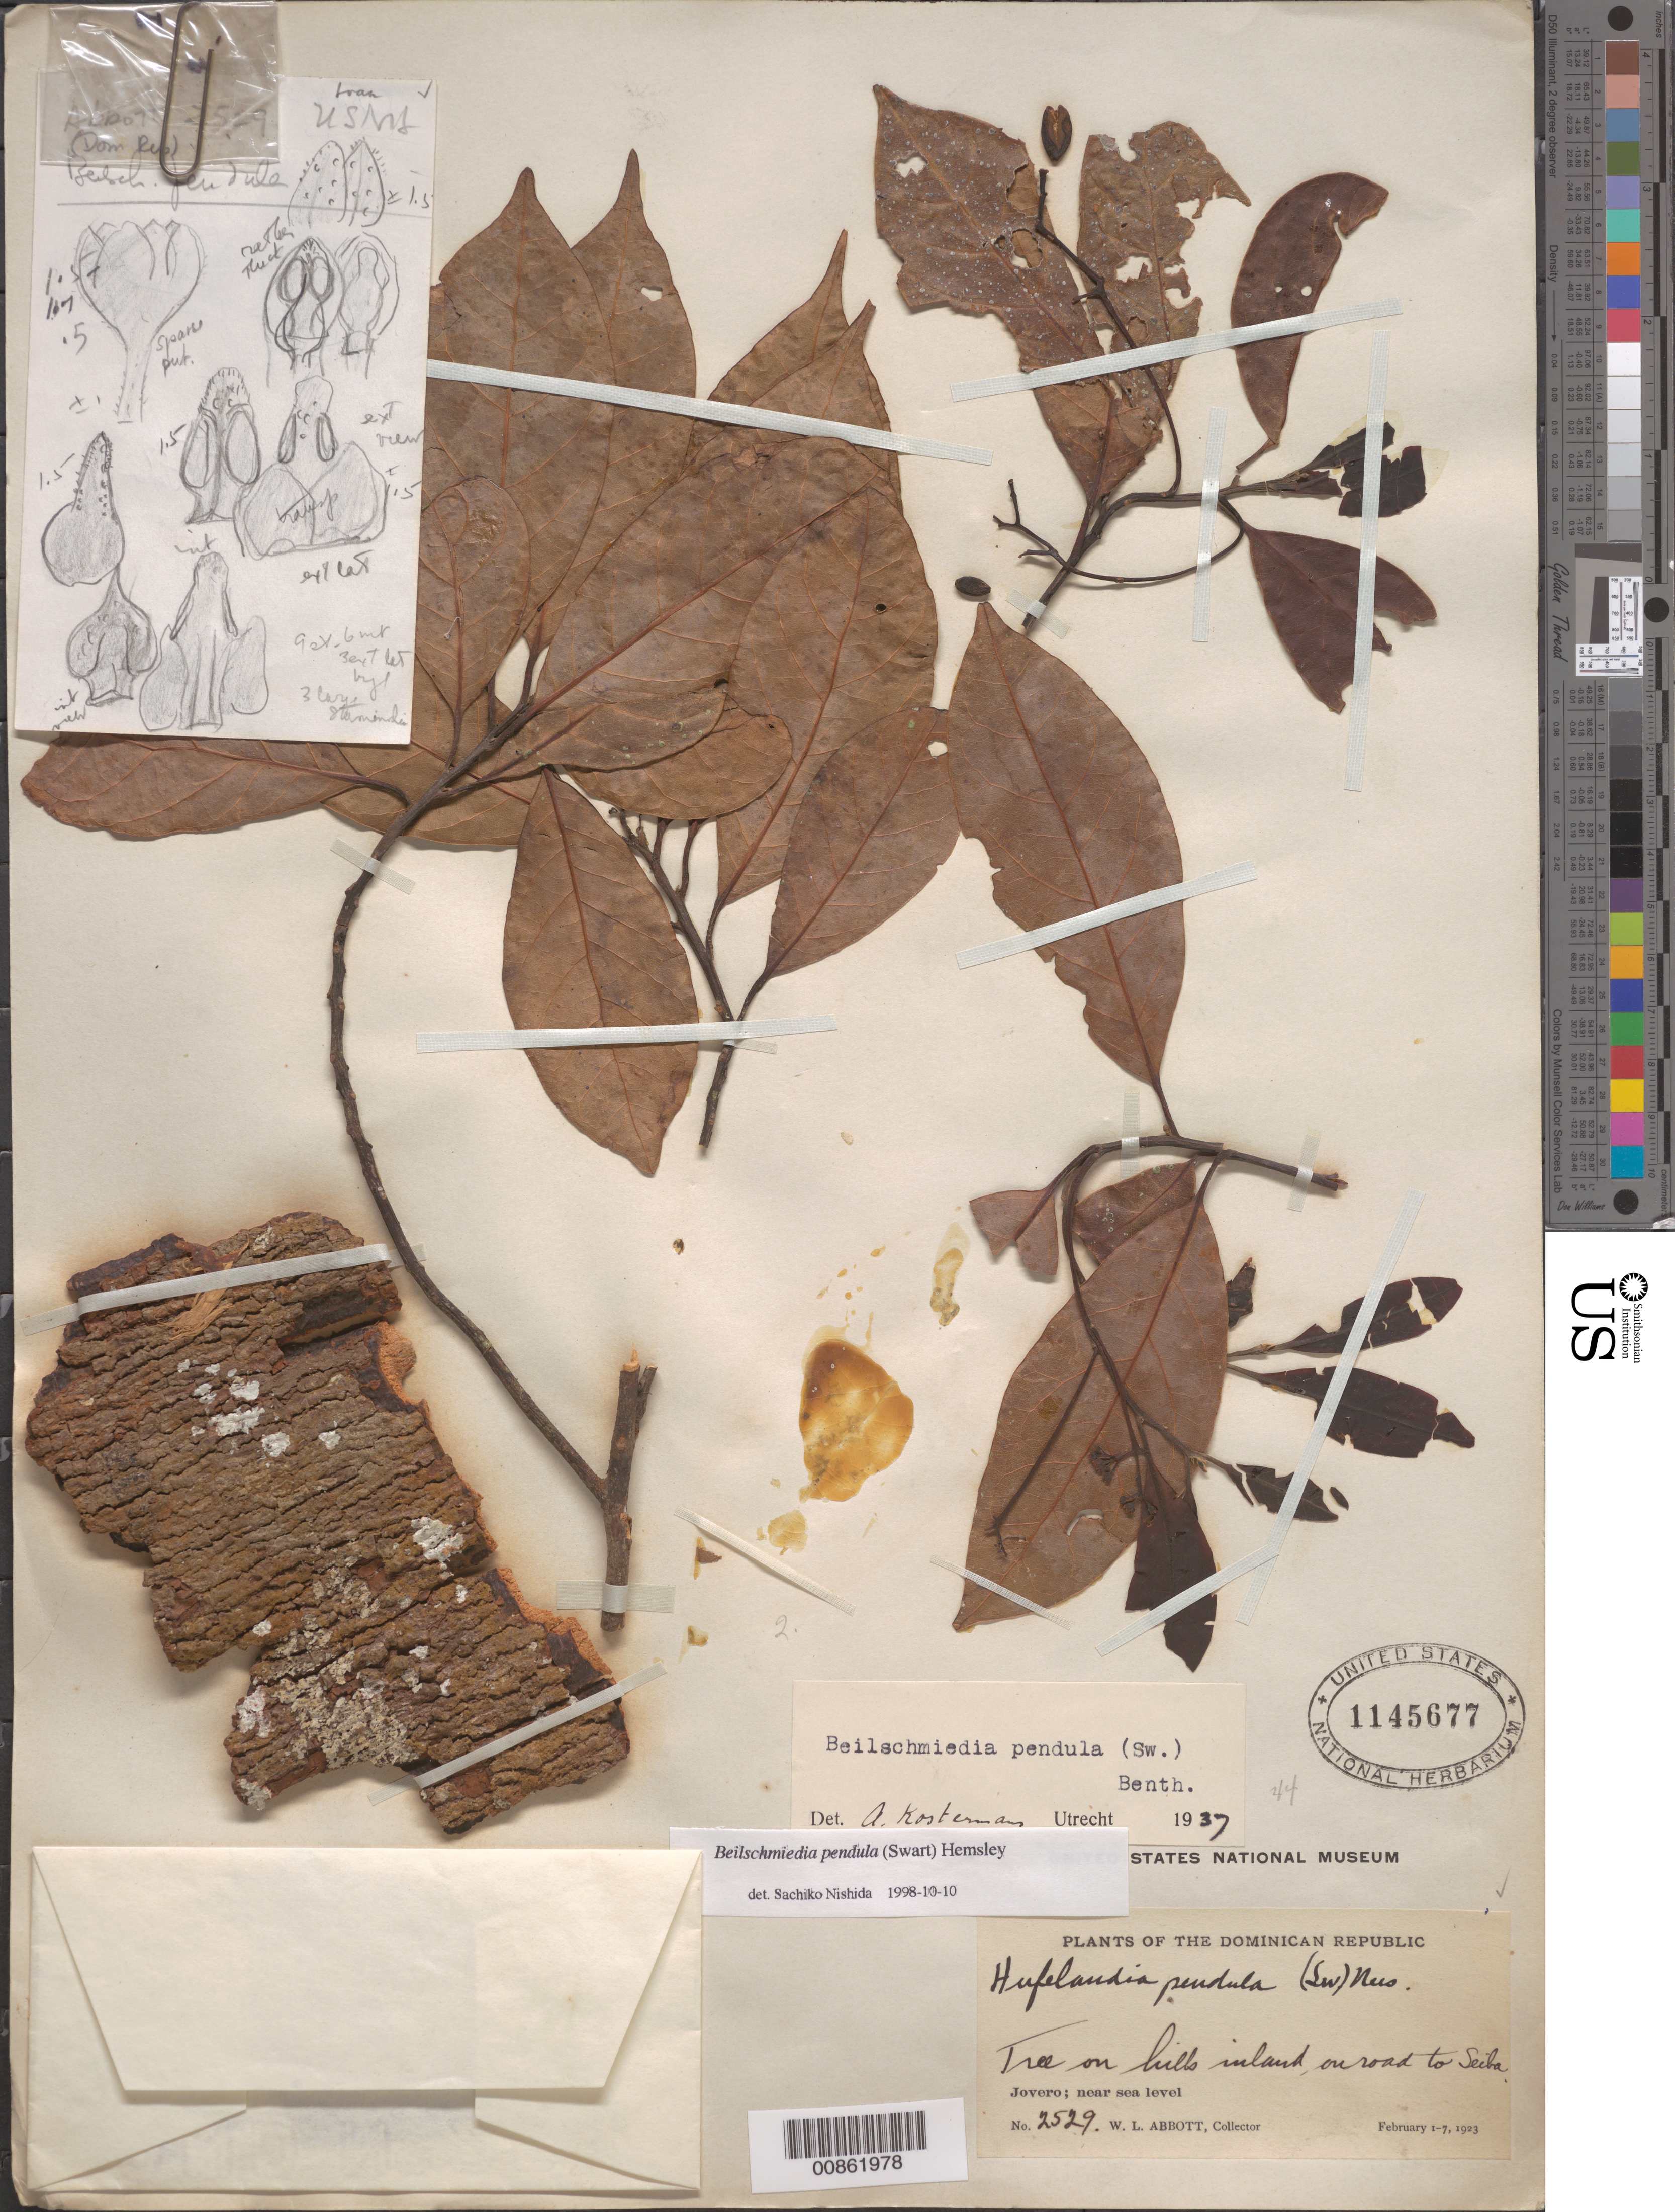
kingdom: Plantae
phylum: Tracheophyta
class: Magnoliopsida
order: Laurales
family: Lauraceae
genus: Beilschmiedia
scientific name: Beilschmiedia pendula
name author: (Sw.) Hemsl.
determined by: Nishida, S.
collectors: W. L. Abbott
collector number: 2529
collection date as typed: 01 Feb 1923 to 07 Feb 1923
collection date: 1923-02-01/1923-02-07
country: Dominican Republic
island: Hispaniola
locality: Jovero. On road to Seiba.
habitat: On hills inland.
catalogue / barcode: US 1145677